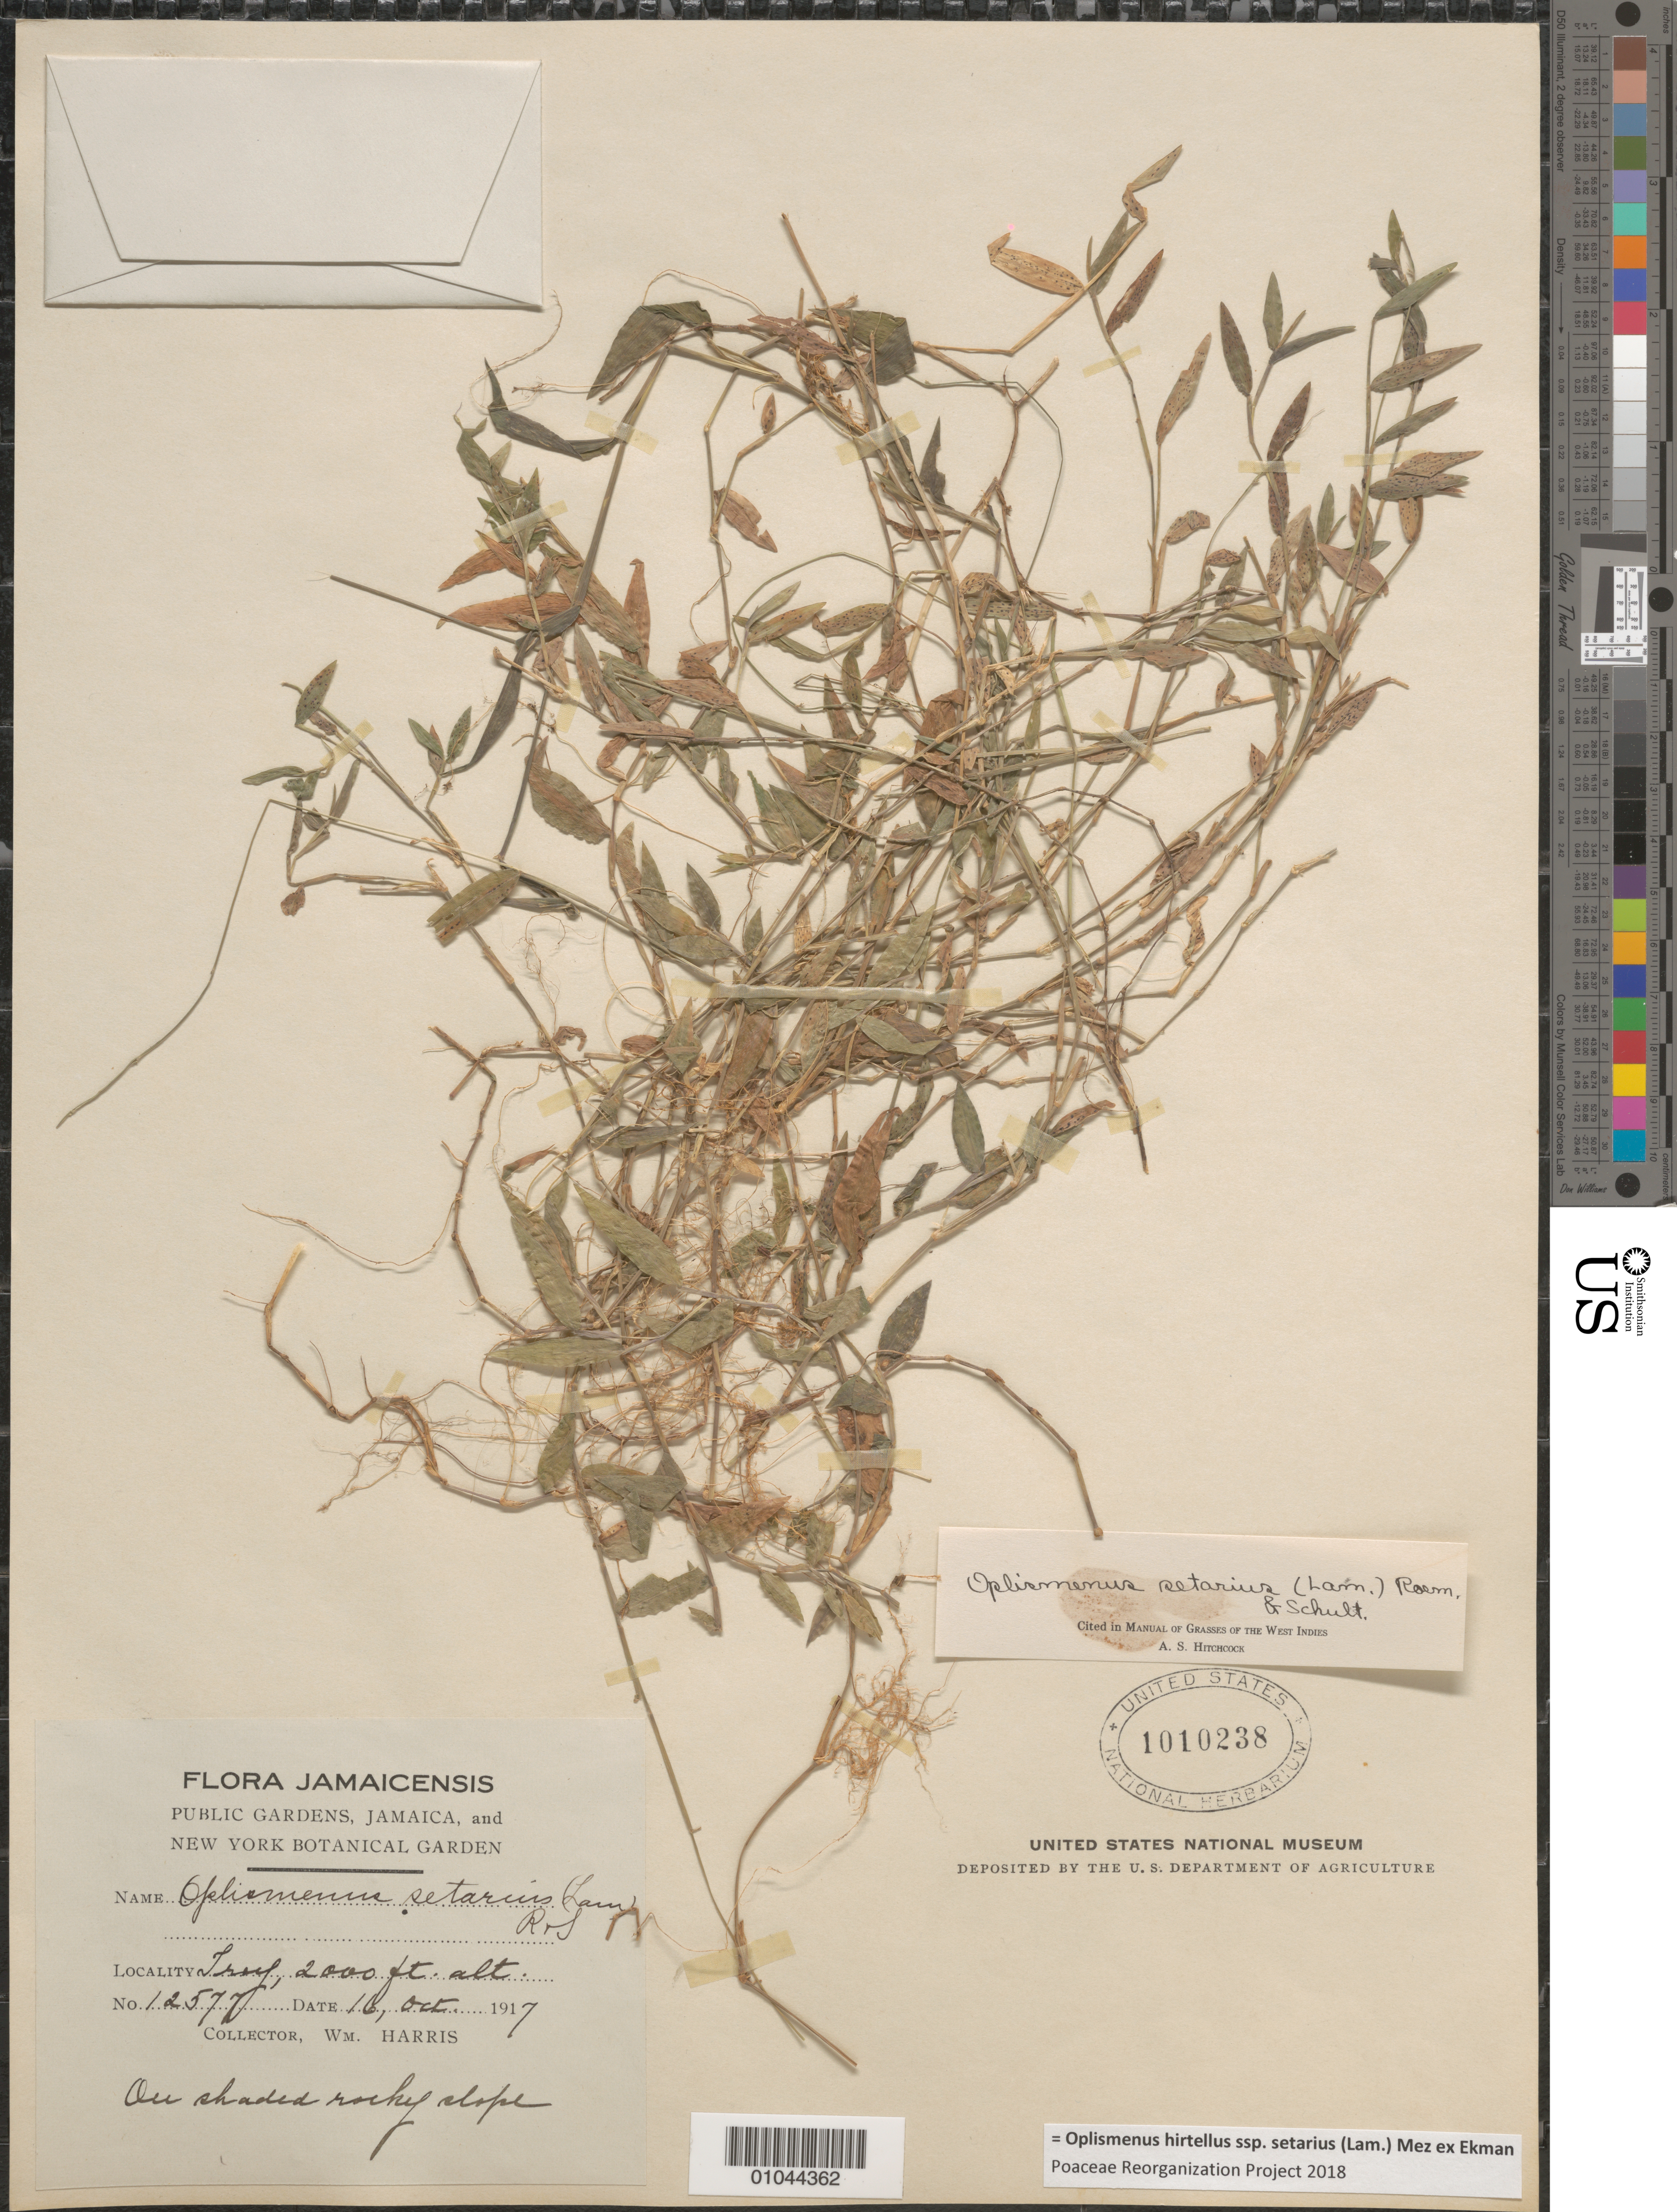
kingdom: Plantae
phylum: Tracheophyta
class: Liliopsida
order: Poales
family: Poaceae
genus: Oplismenus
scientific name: Oplismenus hirtellus subsp. setarius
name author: (Lam.) Mez ex Ekman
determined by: Poaceae Reorganization Project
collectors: W. Harris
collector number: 12577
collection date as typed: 16 Oct 1917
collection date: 1917-10-16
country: Jamaica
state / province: Trelawny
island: Jamaica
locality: Troy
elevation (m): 610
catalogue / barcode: US 1010238